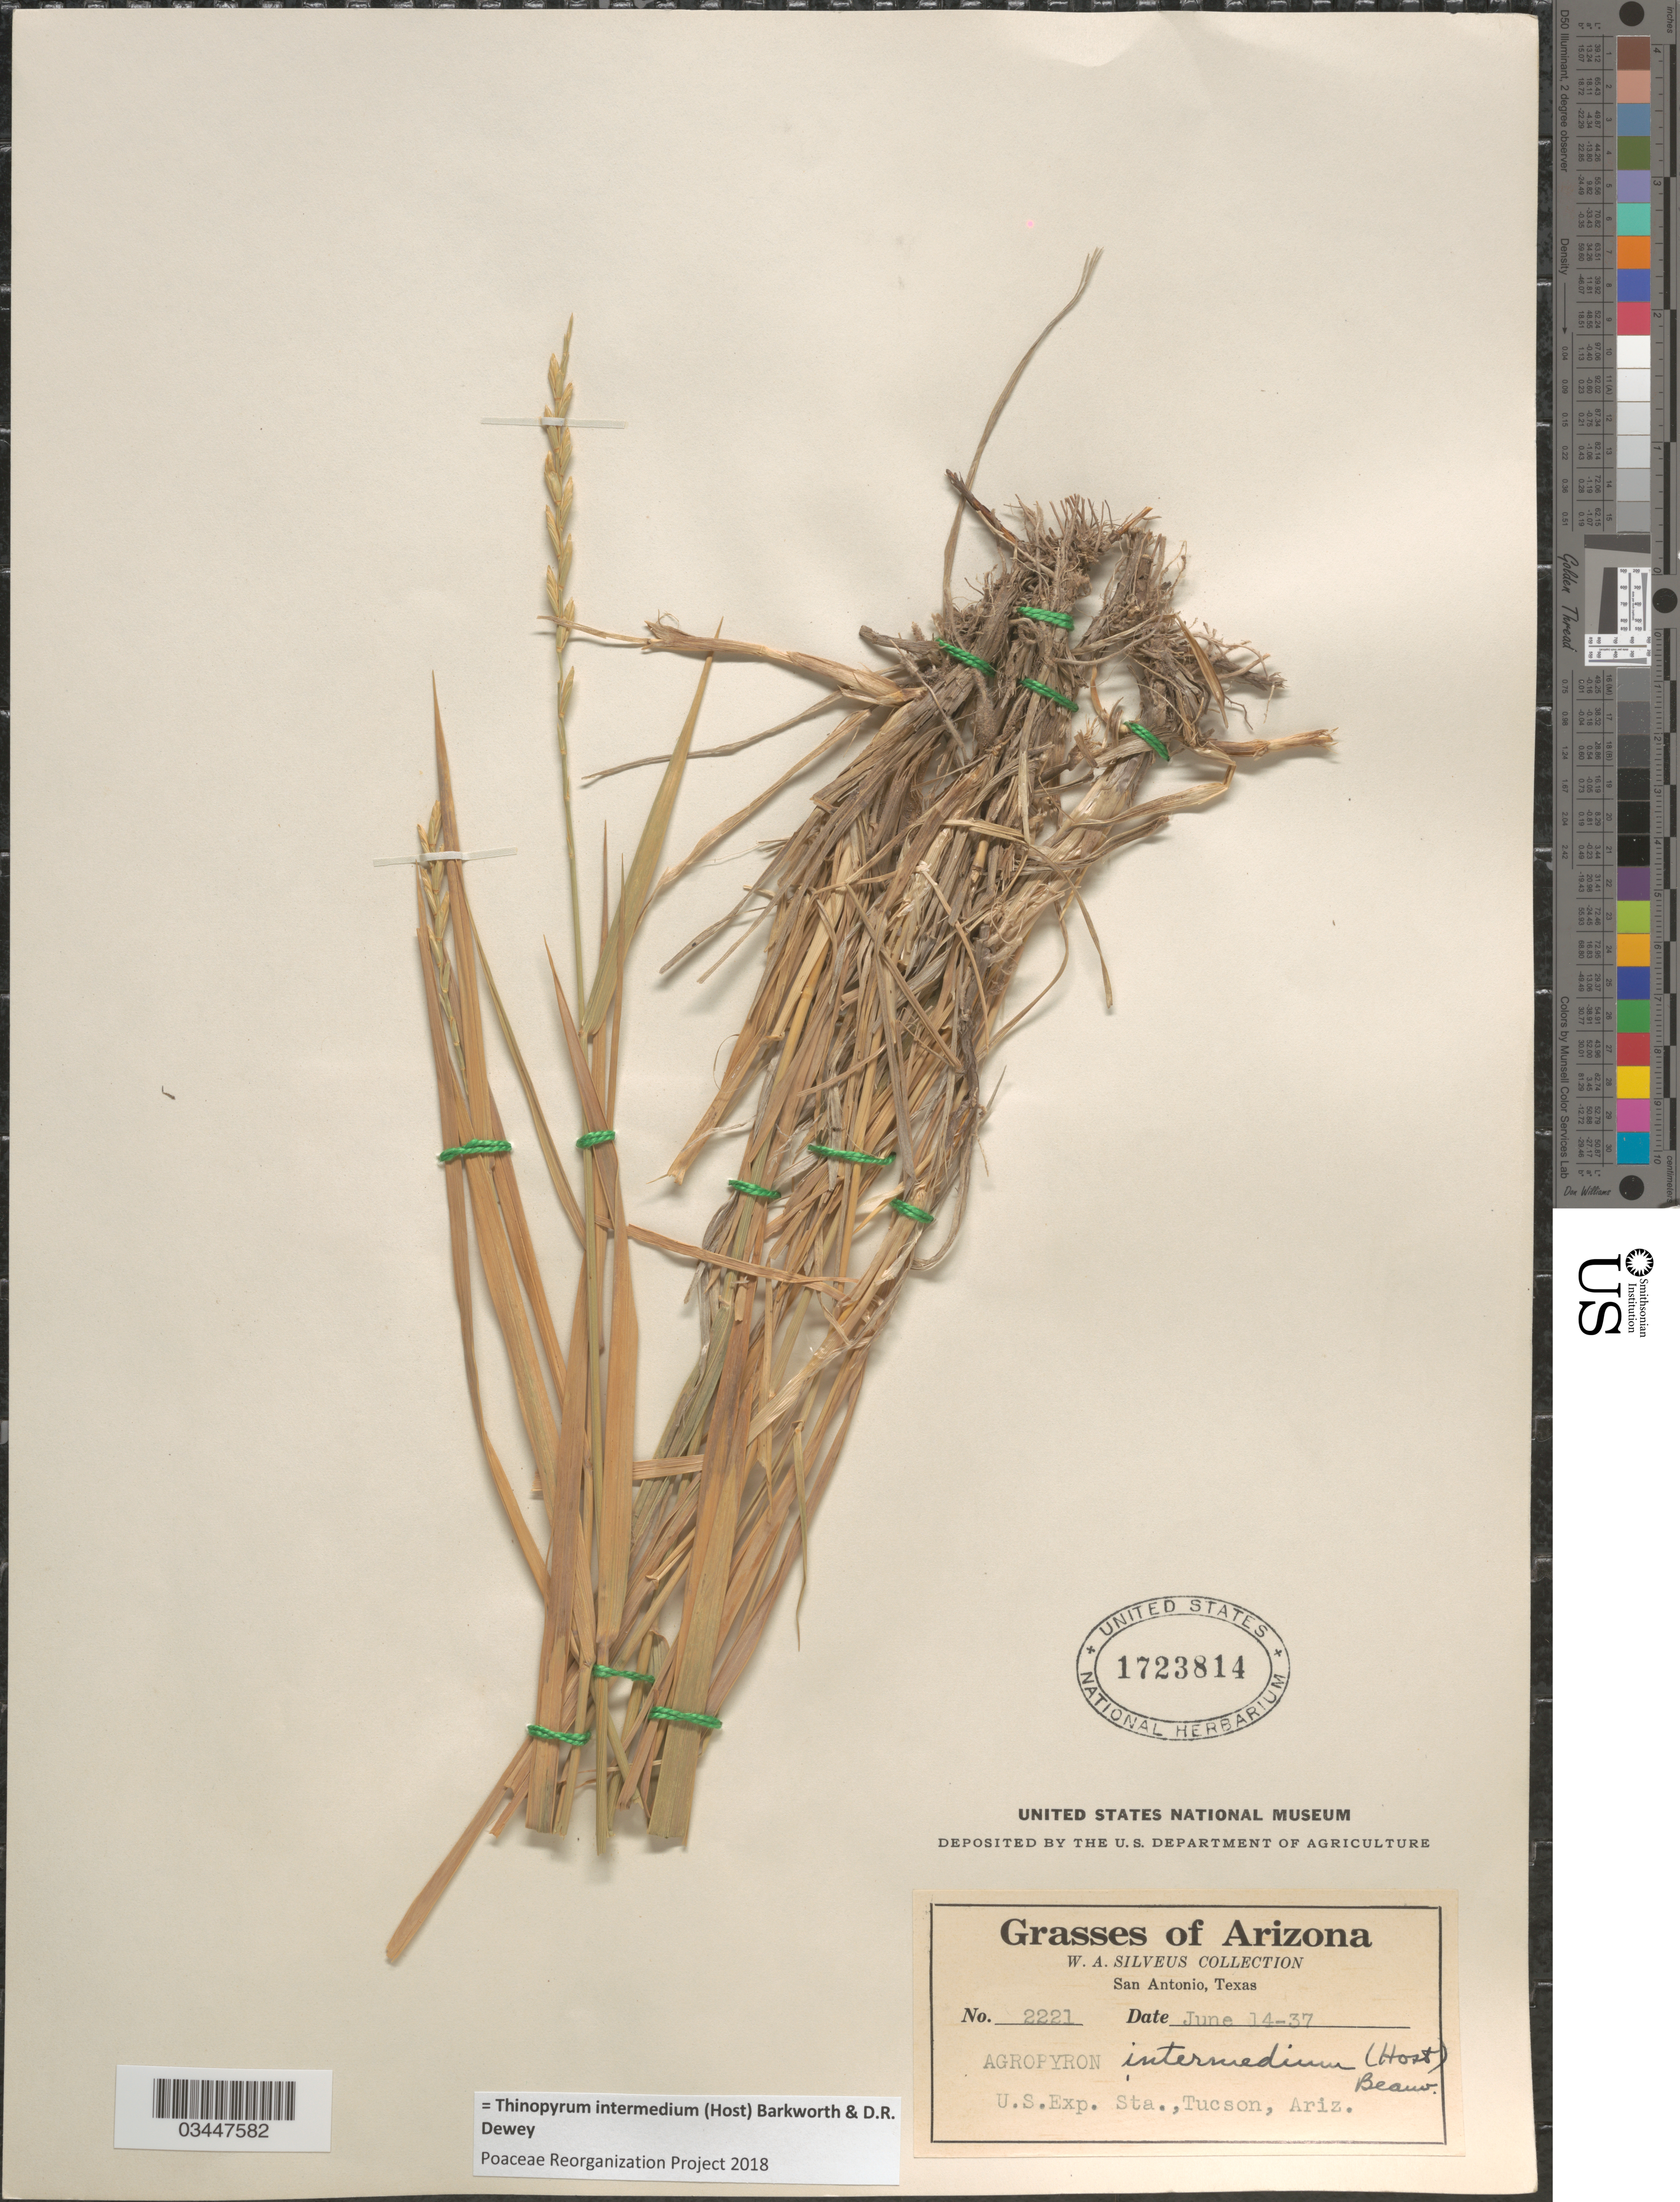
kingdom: Plantae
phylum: Tracheophyta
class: Liliopsida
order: Poales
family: Poaceae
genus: Thinopyrum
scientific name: Thinopyrum intermedium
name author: (Host) Barkworth & Dewey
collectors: W. Silveus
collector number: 2221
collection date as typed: Transcribed d/m/y: 14/6/37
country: United States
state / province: Arizona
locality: U.S.Exp. Sta.,Tucson.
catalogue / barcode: US 1723814